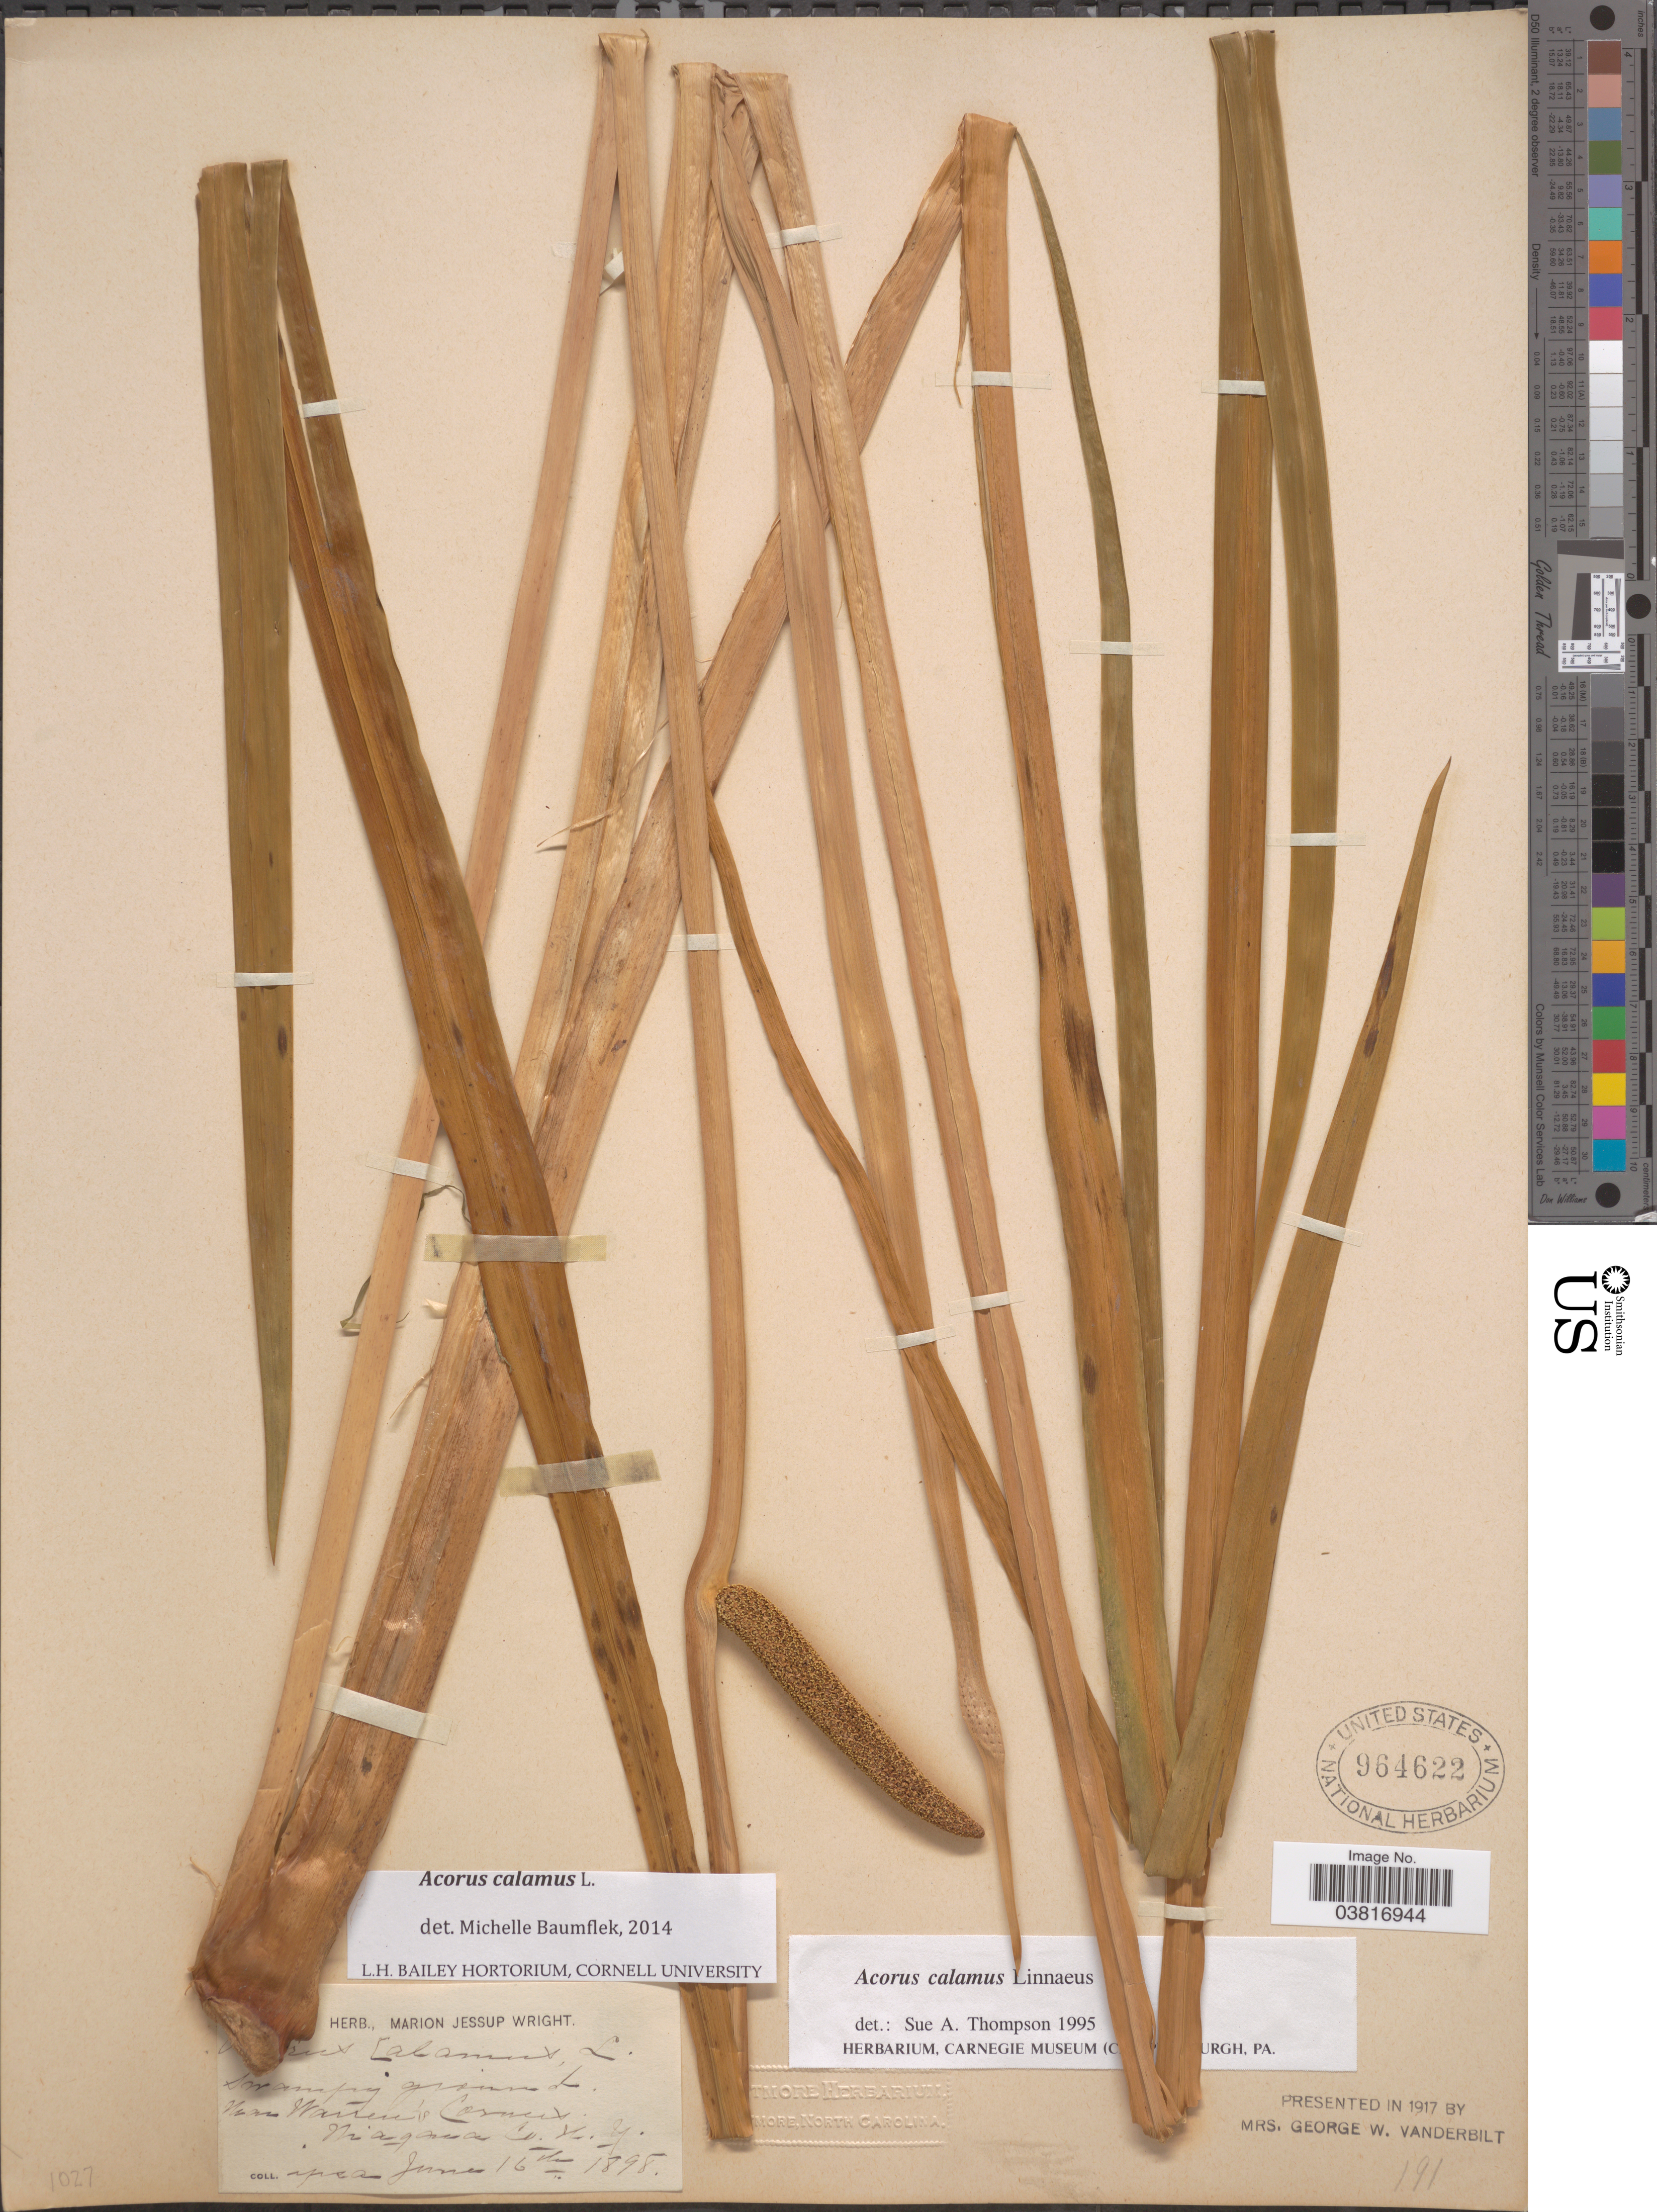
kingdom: Plantae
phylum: Tracheophyta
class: Liliopsida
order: Acorales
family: Acoraceae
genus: Acorus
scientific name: Acorus calamus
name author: L.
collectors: M. J. Wright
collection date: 1898-06-16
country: United States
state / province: New York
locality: Near Warren's Corners. Niagara Co.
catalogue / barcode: US 964622